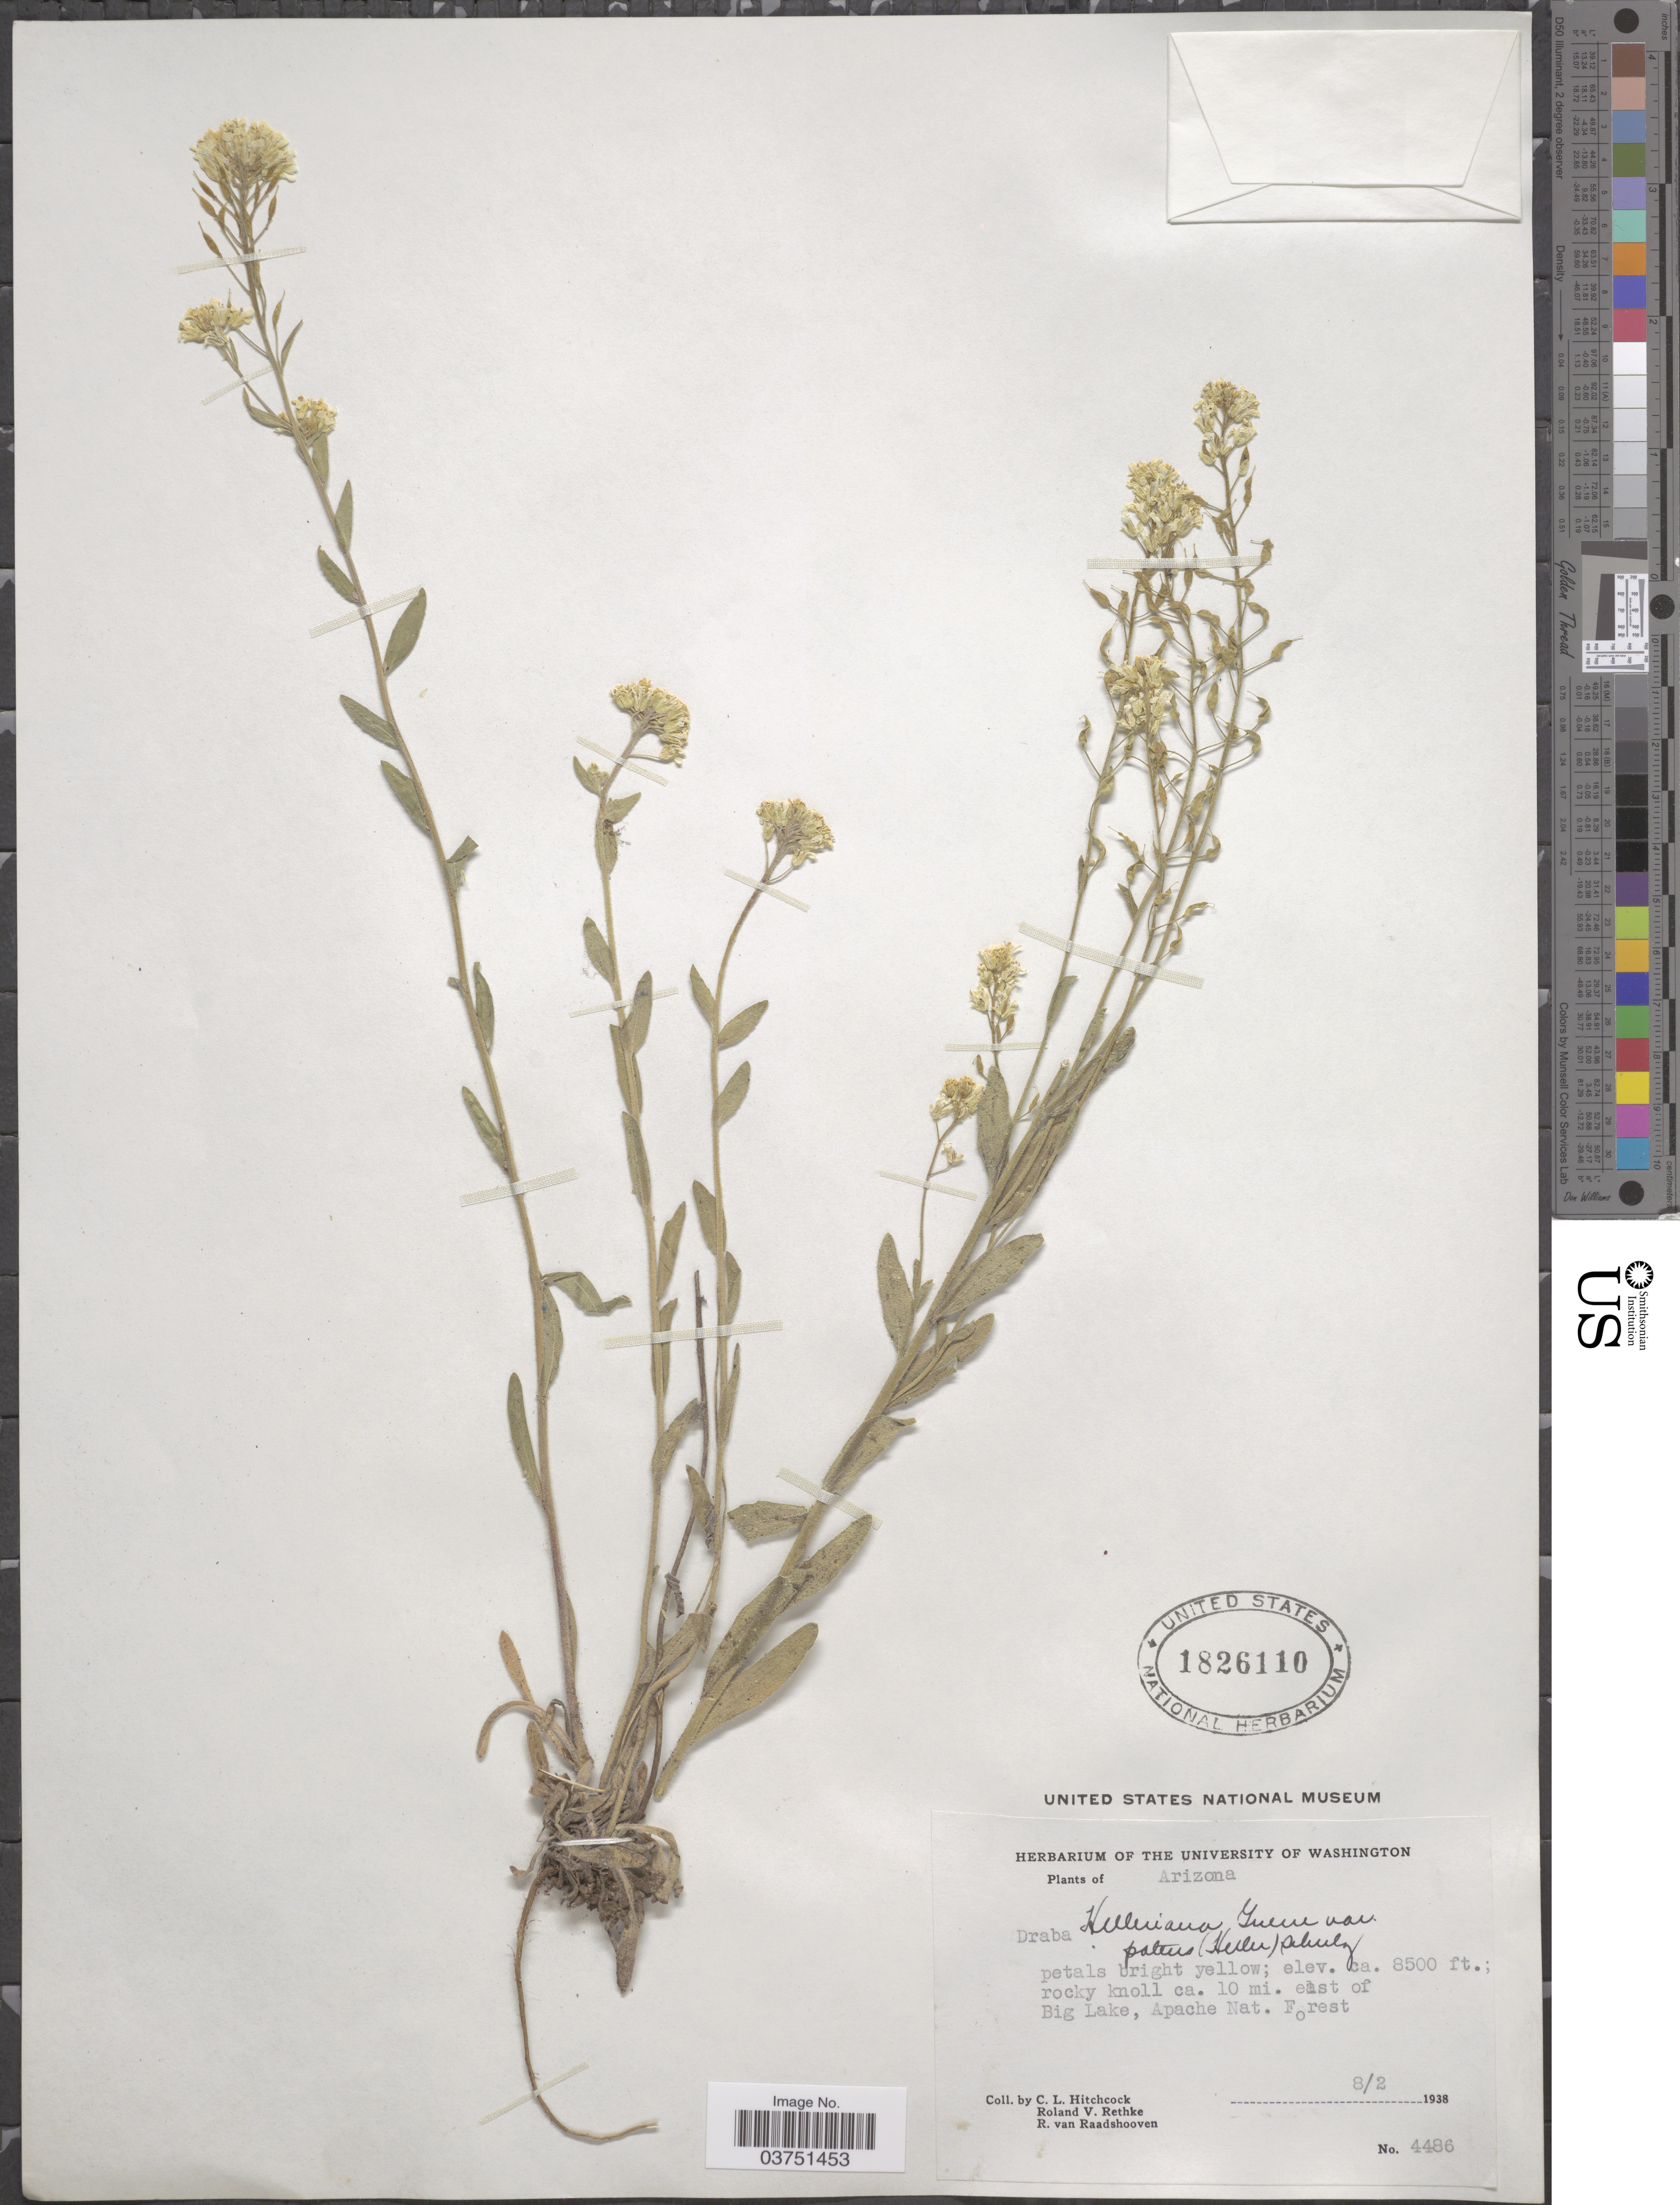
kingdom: Plantae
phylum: Tracheophyta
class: Magnoliopsida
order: Brassicales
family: Brassicaceae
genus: Draba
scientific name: Draba helleriana var. patens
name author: (A. Heller) O.E. Schulz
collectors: C. L. Hitchcock, R. Rethke & R. Raadshooven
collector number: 4486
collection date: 1938-08-02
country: United States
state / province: Arizona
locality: Ca. 10 mi. east of Big Lake, Apache Nat. Forest.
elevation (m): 2591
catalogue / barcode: US 1826110